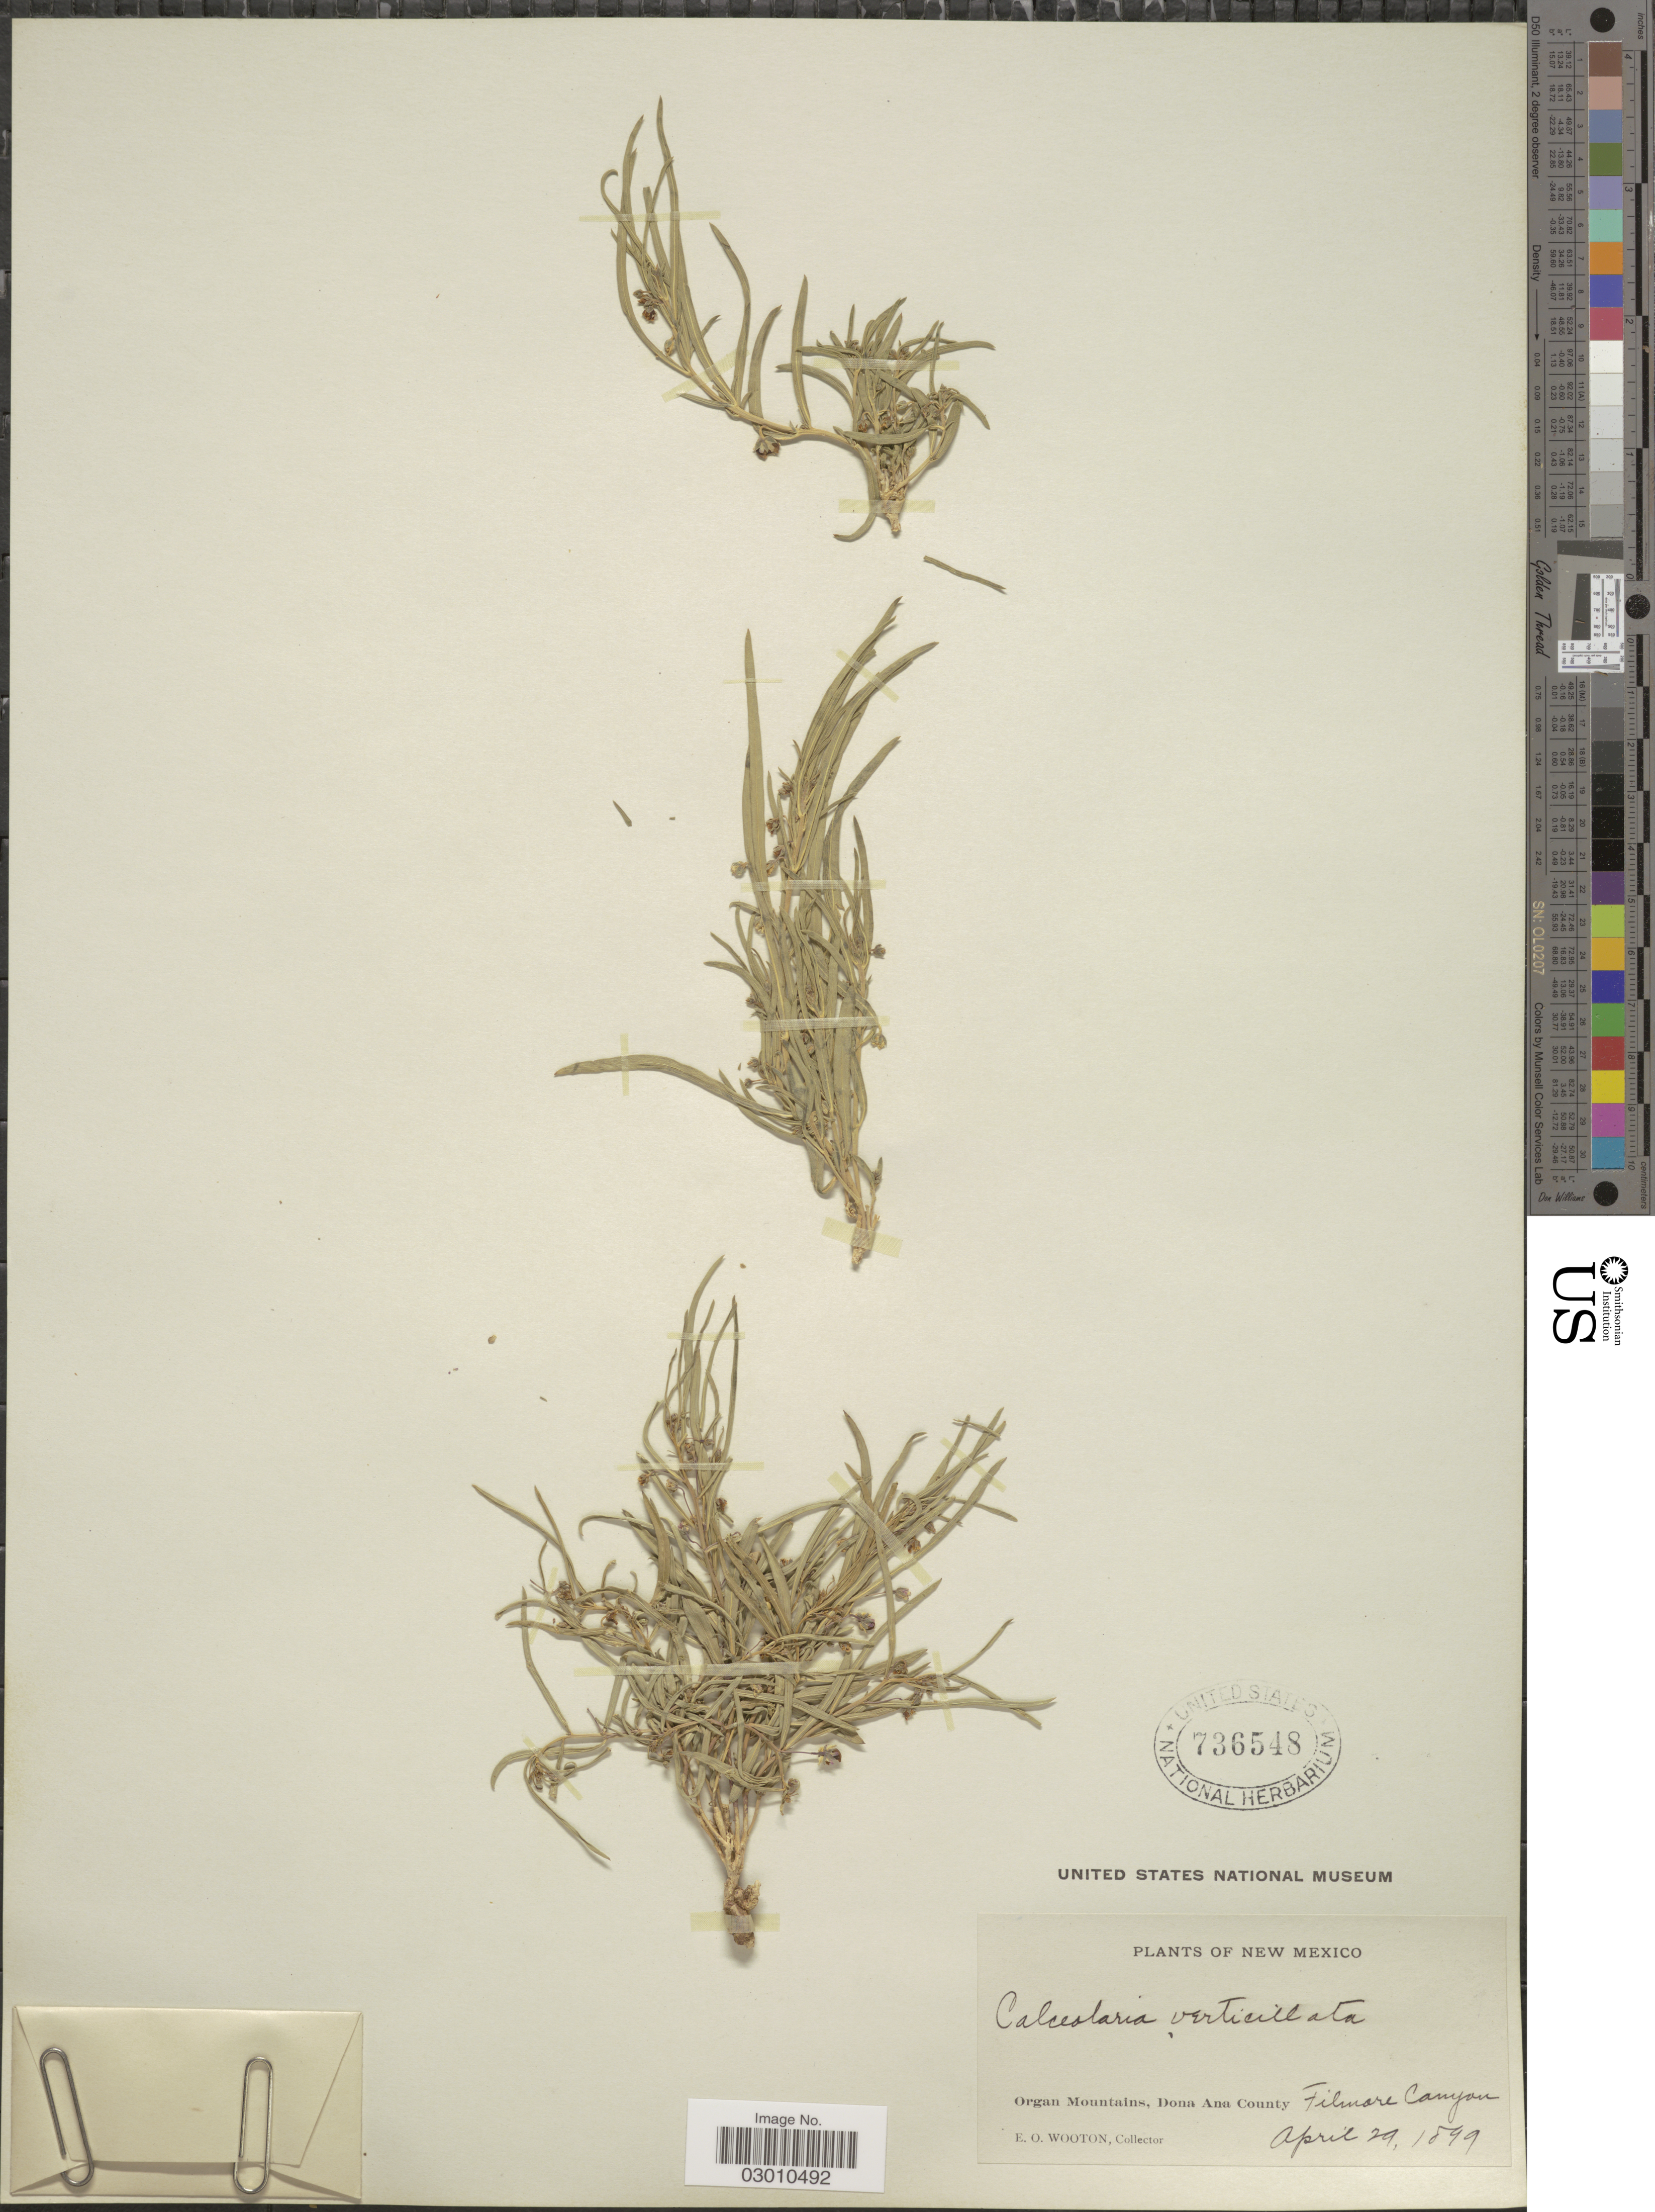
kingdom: Plantae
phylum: Tracheophyta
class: Magnoliopsida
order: Malpighiales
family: Violaceae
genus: Pombalia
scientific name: Pombalia verticillata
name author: (Ortega) Paula-Souza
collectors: E. O. Wooton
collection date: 1899-04-29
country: United States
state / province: New Mexico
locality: Organ Mountains, Dona Ana County. Filmore Canyon.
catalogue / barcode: US 736548